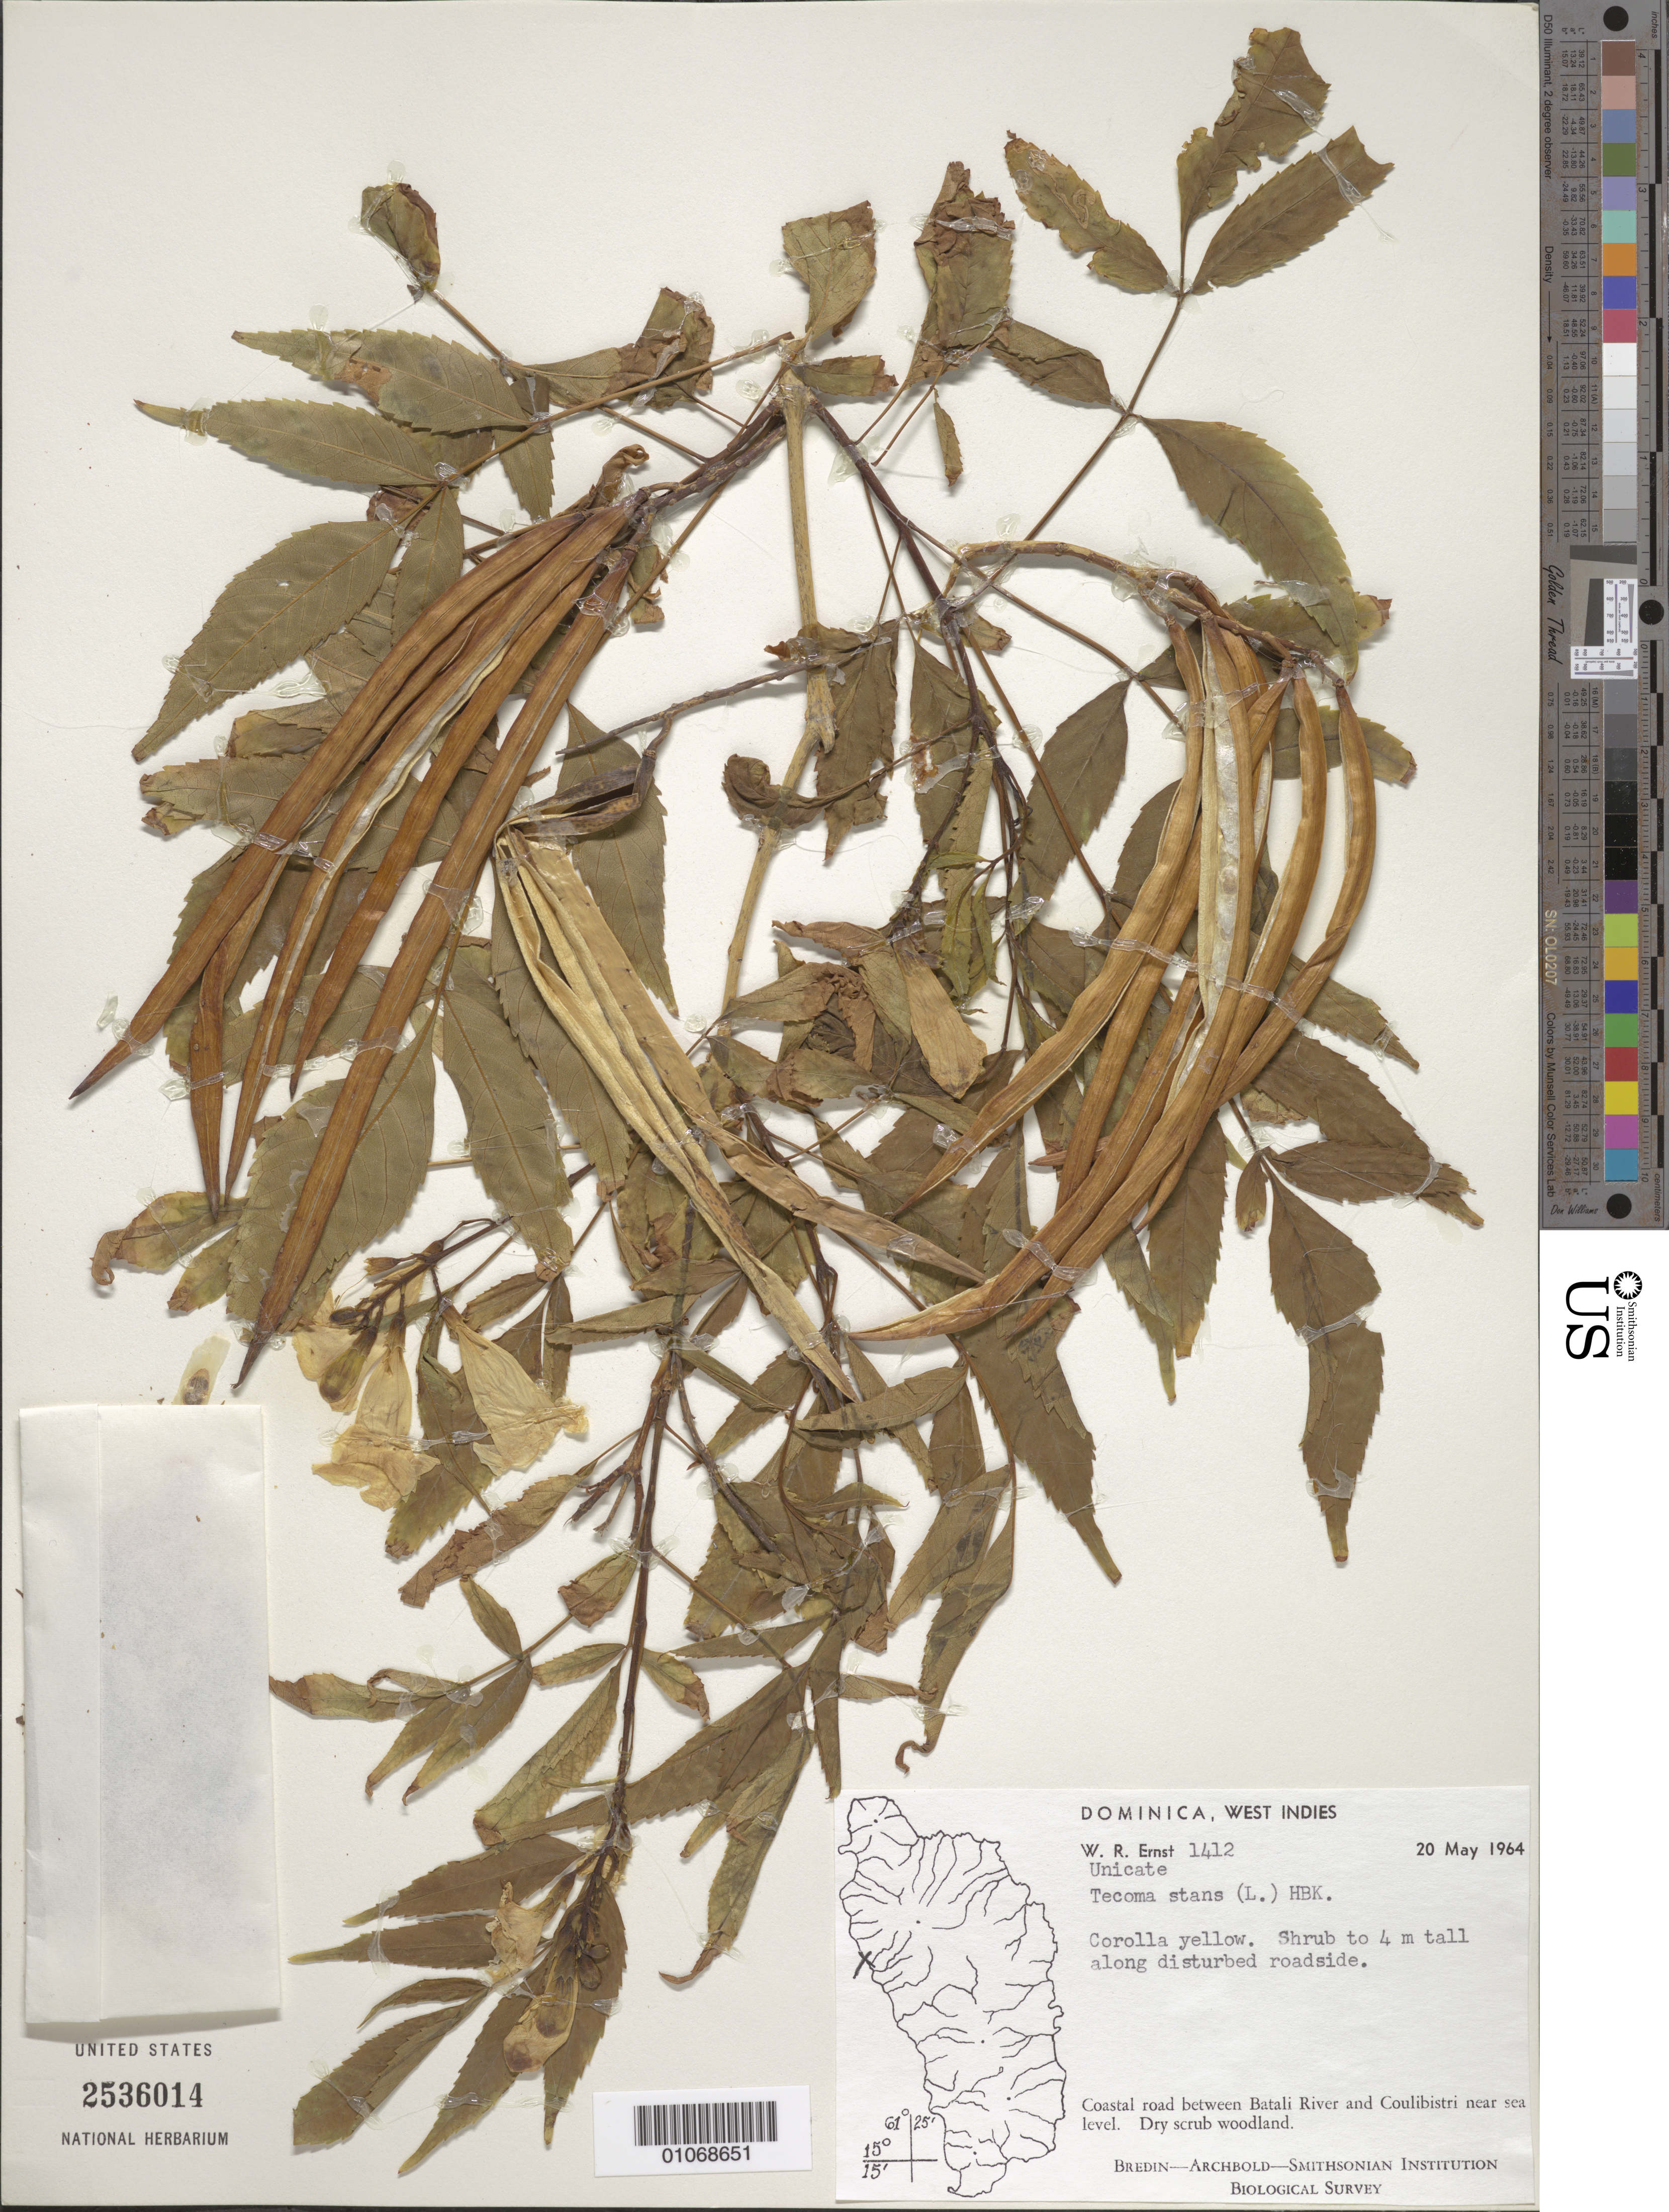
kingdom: Plantae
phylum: Tracheophyta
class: Magnoliopsida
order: Lamiales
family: Bignoniaceae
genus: Tecoma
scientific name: Tecoma stans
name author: (L.) Juss. ex Kunth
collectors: W. R. Ernst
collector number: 1412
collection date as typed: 20 May 1964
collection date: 1964-05-20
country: Dominica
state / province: St. Joseph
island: Dominica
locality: Coastal road between Batali River and Coulibistri near sea level. Dry scrub woodland, disturbed roadside.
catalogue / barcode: US 2536014